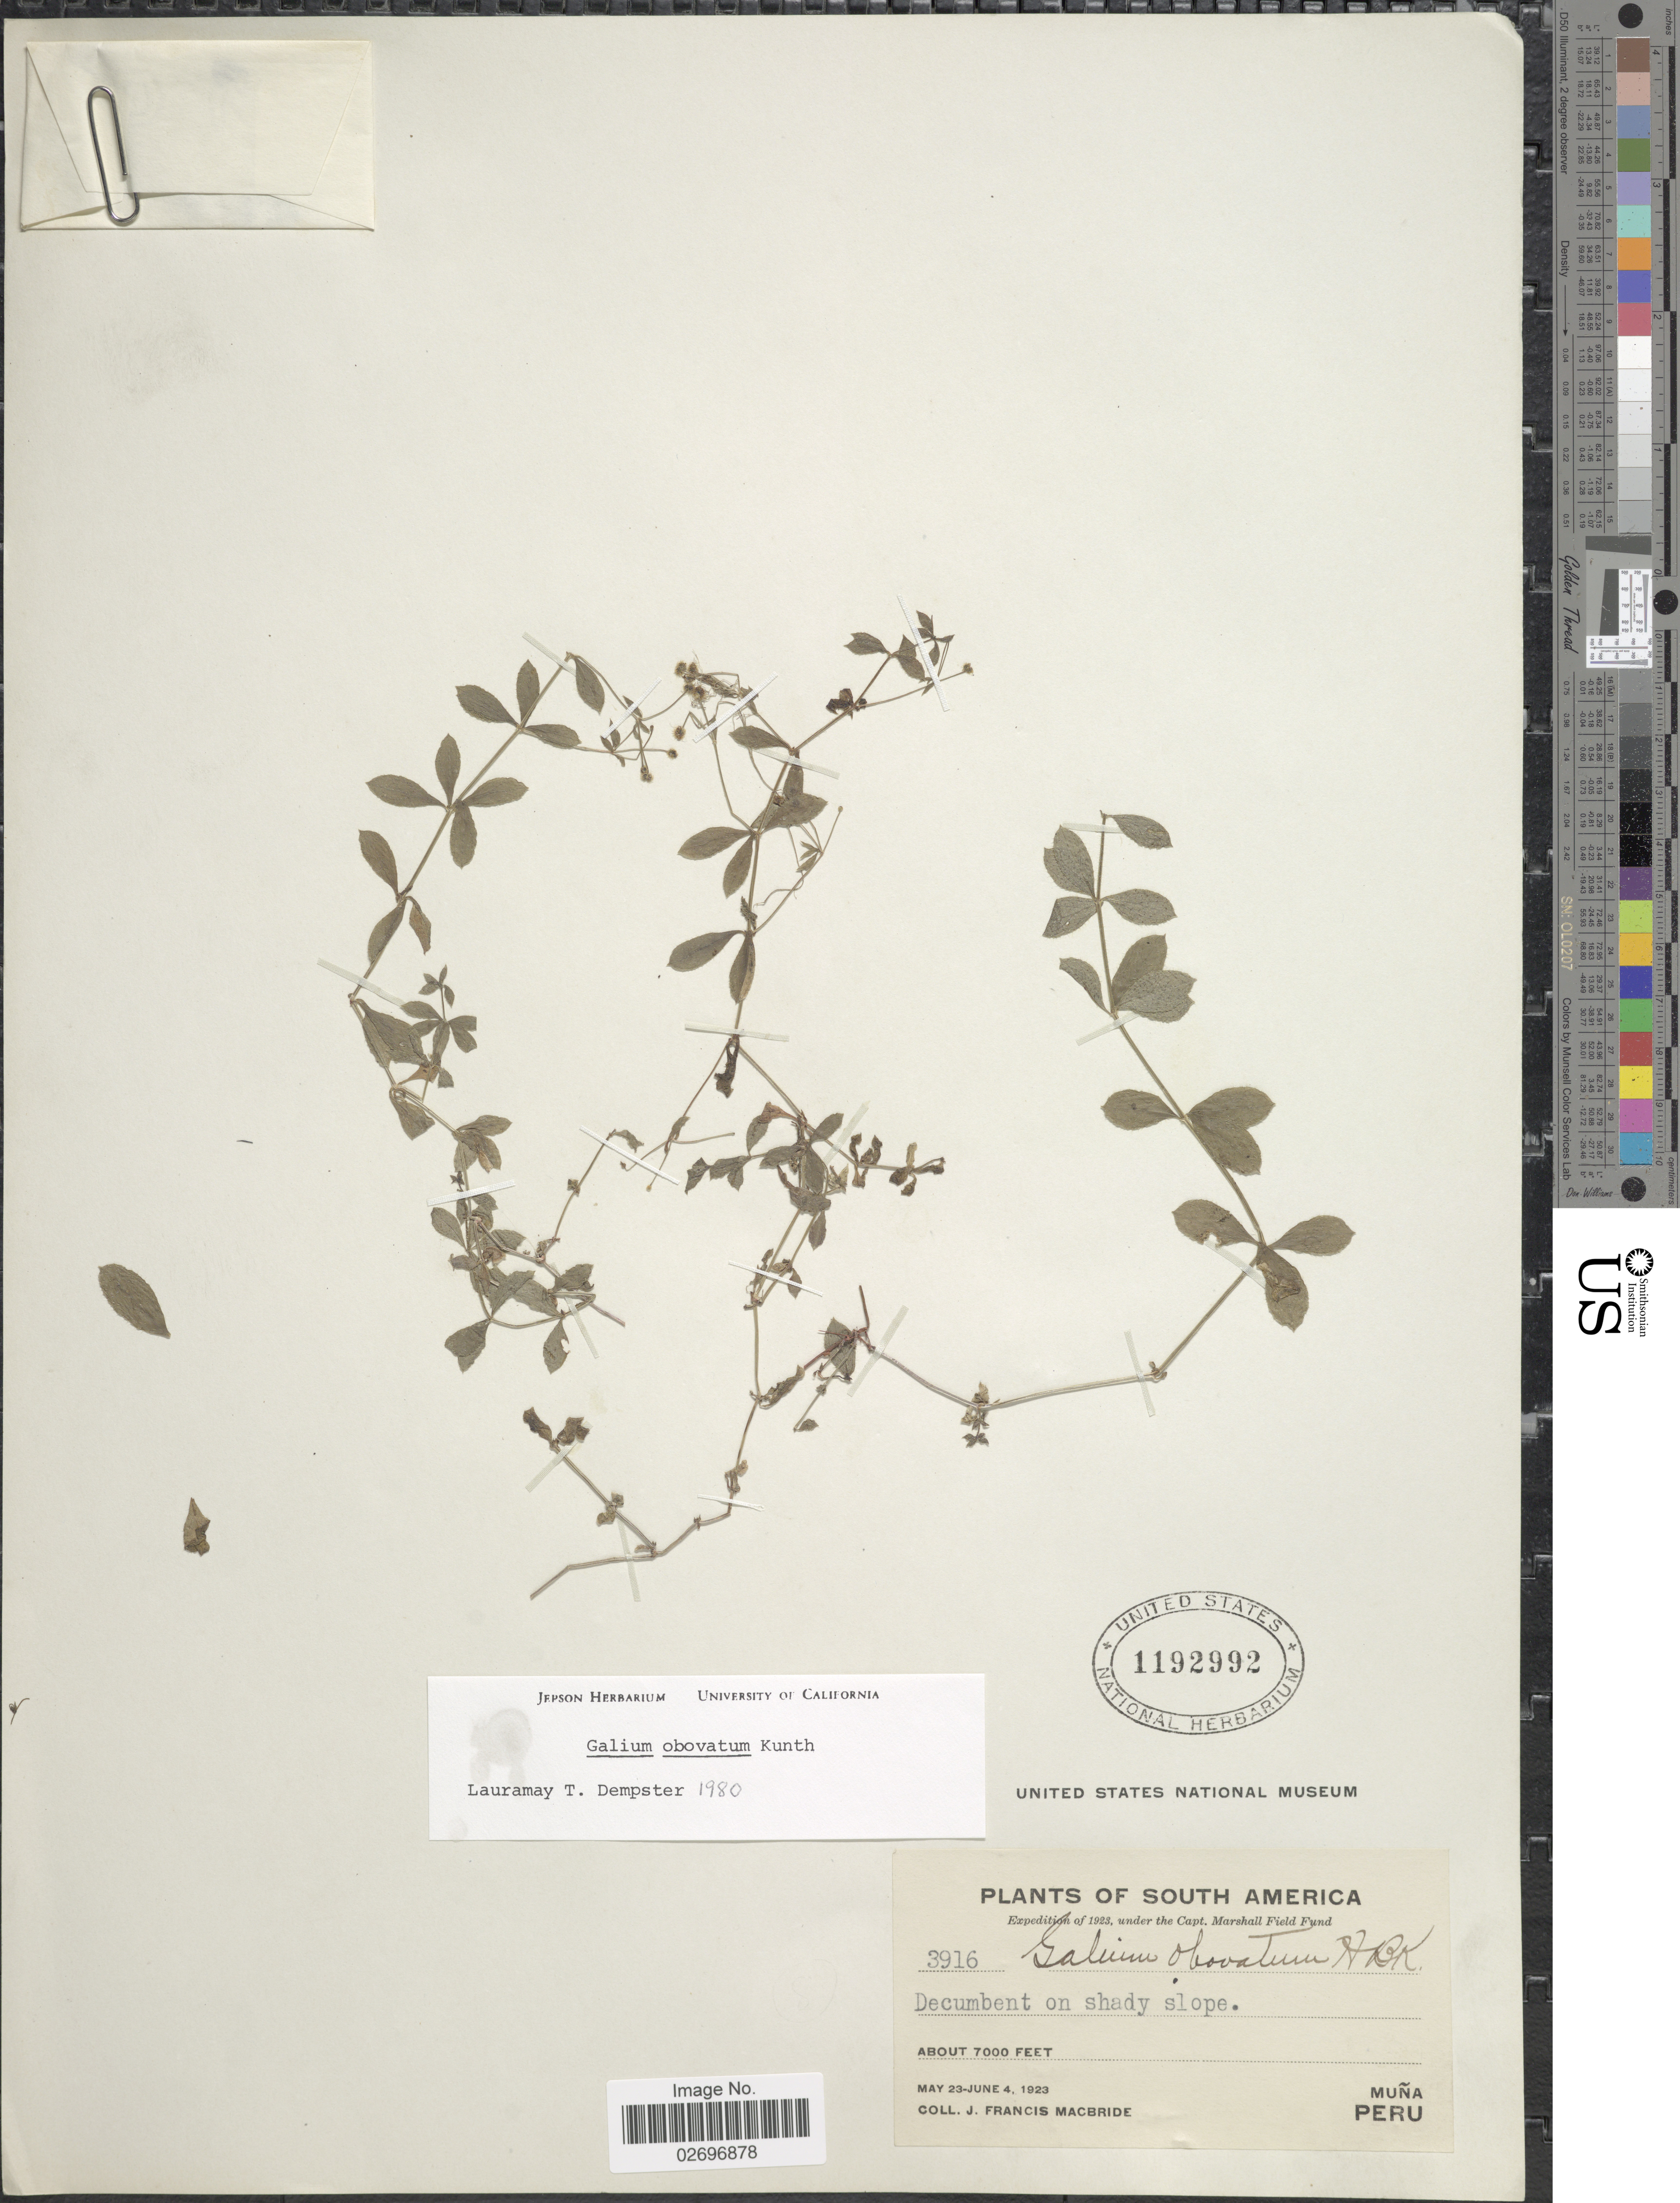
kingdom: Plantae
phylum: Tracheophyta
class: Magnoliopsida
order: Gentianales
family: Rubiaceae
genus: Galium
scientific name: Galium obovatum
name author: Kunth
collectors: J. F. Macbride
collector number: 3916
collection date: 1923-05-23/1923-06-04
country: Peru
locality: Muna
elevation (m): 2134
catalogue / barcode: US 1192992